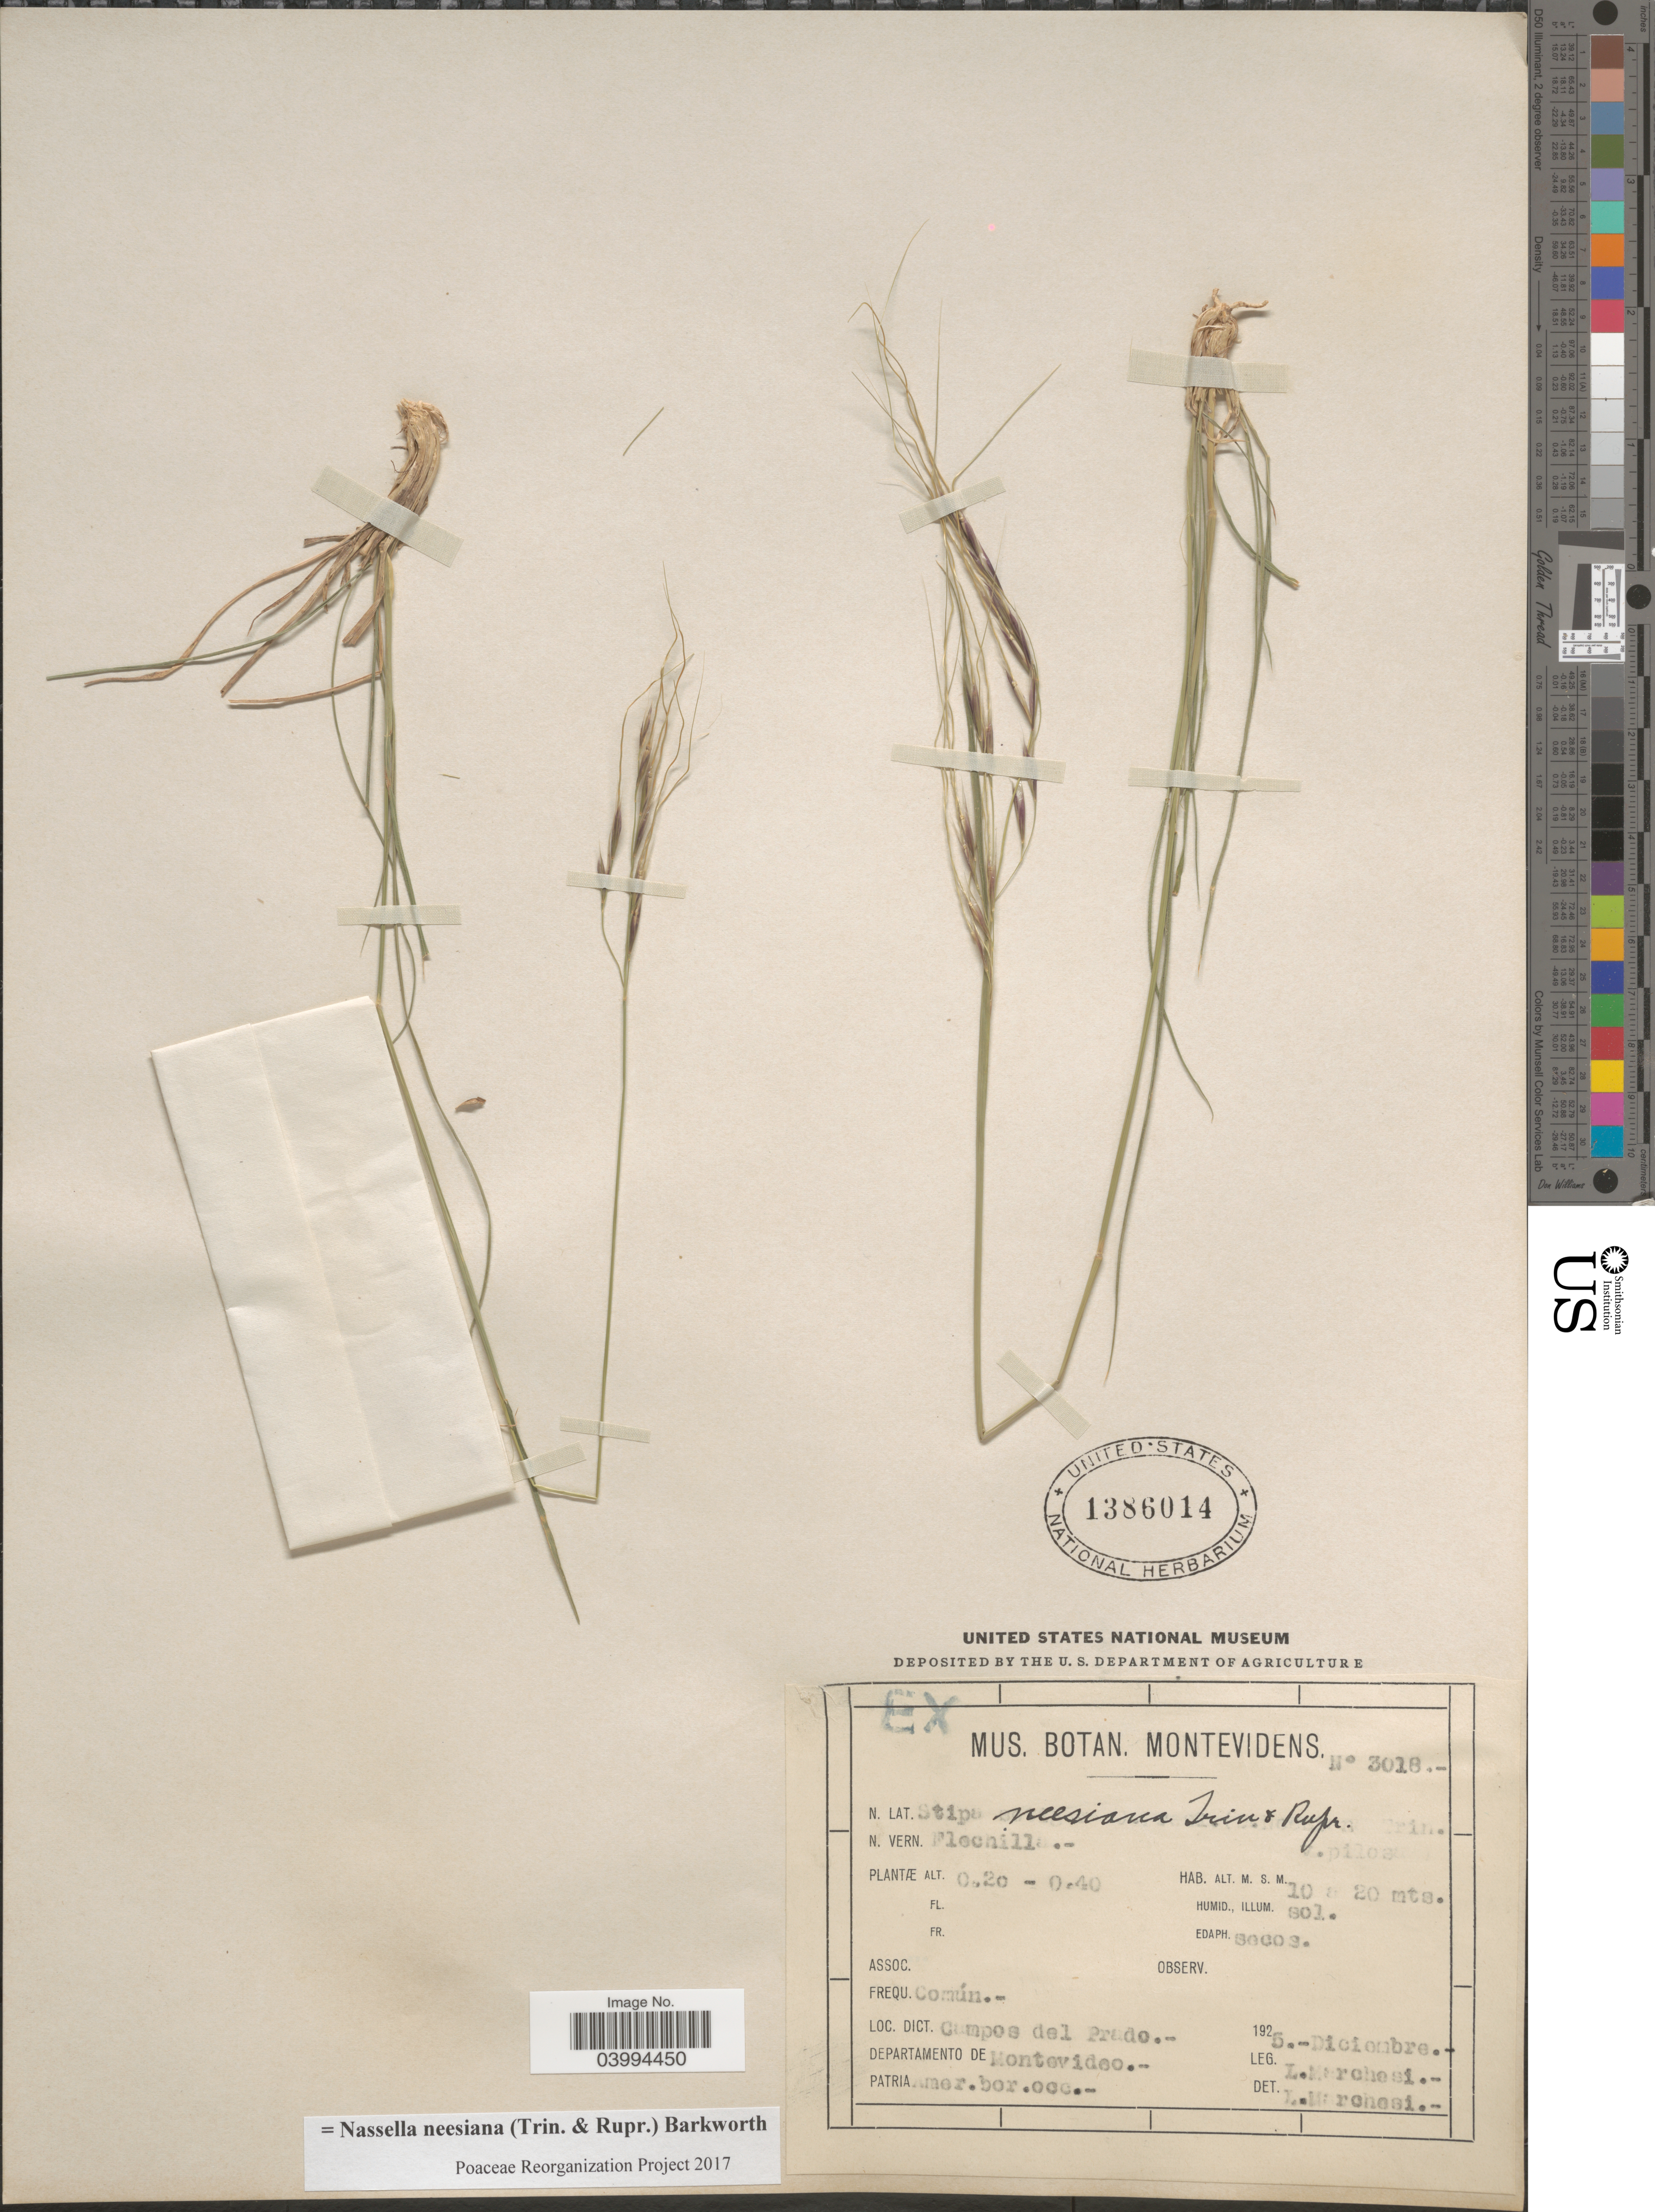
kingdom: Plantae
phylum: Tracheophyta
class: Liliopsida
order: Poales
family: Poaceae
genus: Nassella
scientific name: Nassella neesiana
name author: (Trin. & Rupr.) Barkworth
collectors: L. Marchesi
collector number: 3018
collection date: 1925-12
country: Uruguay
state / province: Montevideo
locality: Loc. Dict. Campos del Prado. Departamento de Montevideo.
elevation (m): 10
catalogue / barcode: US 1386014